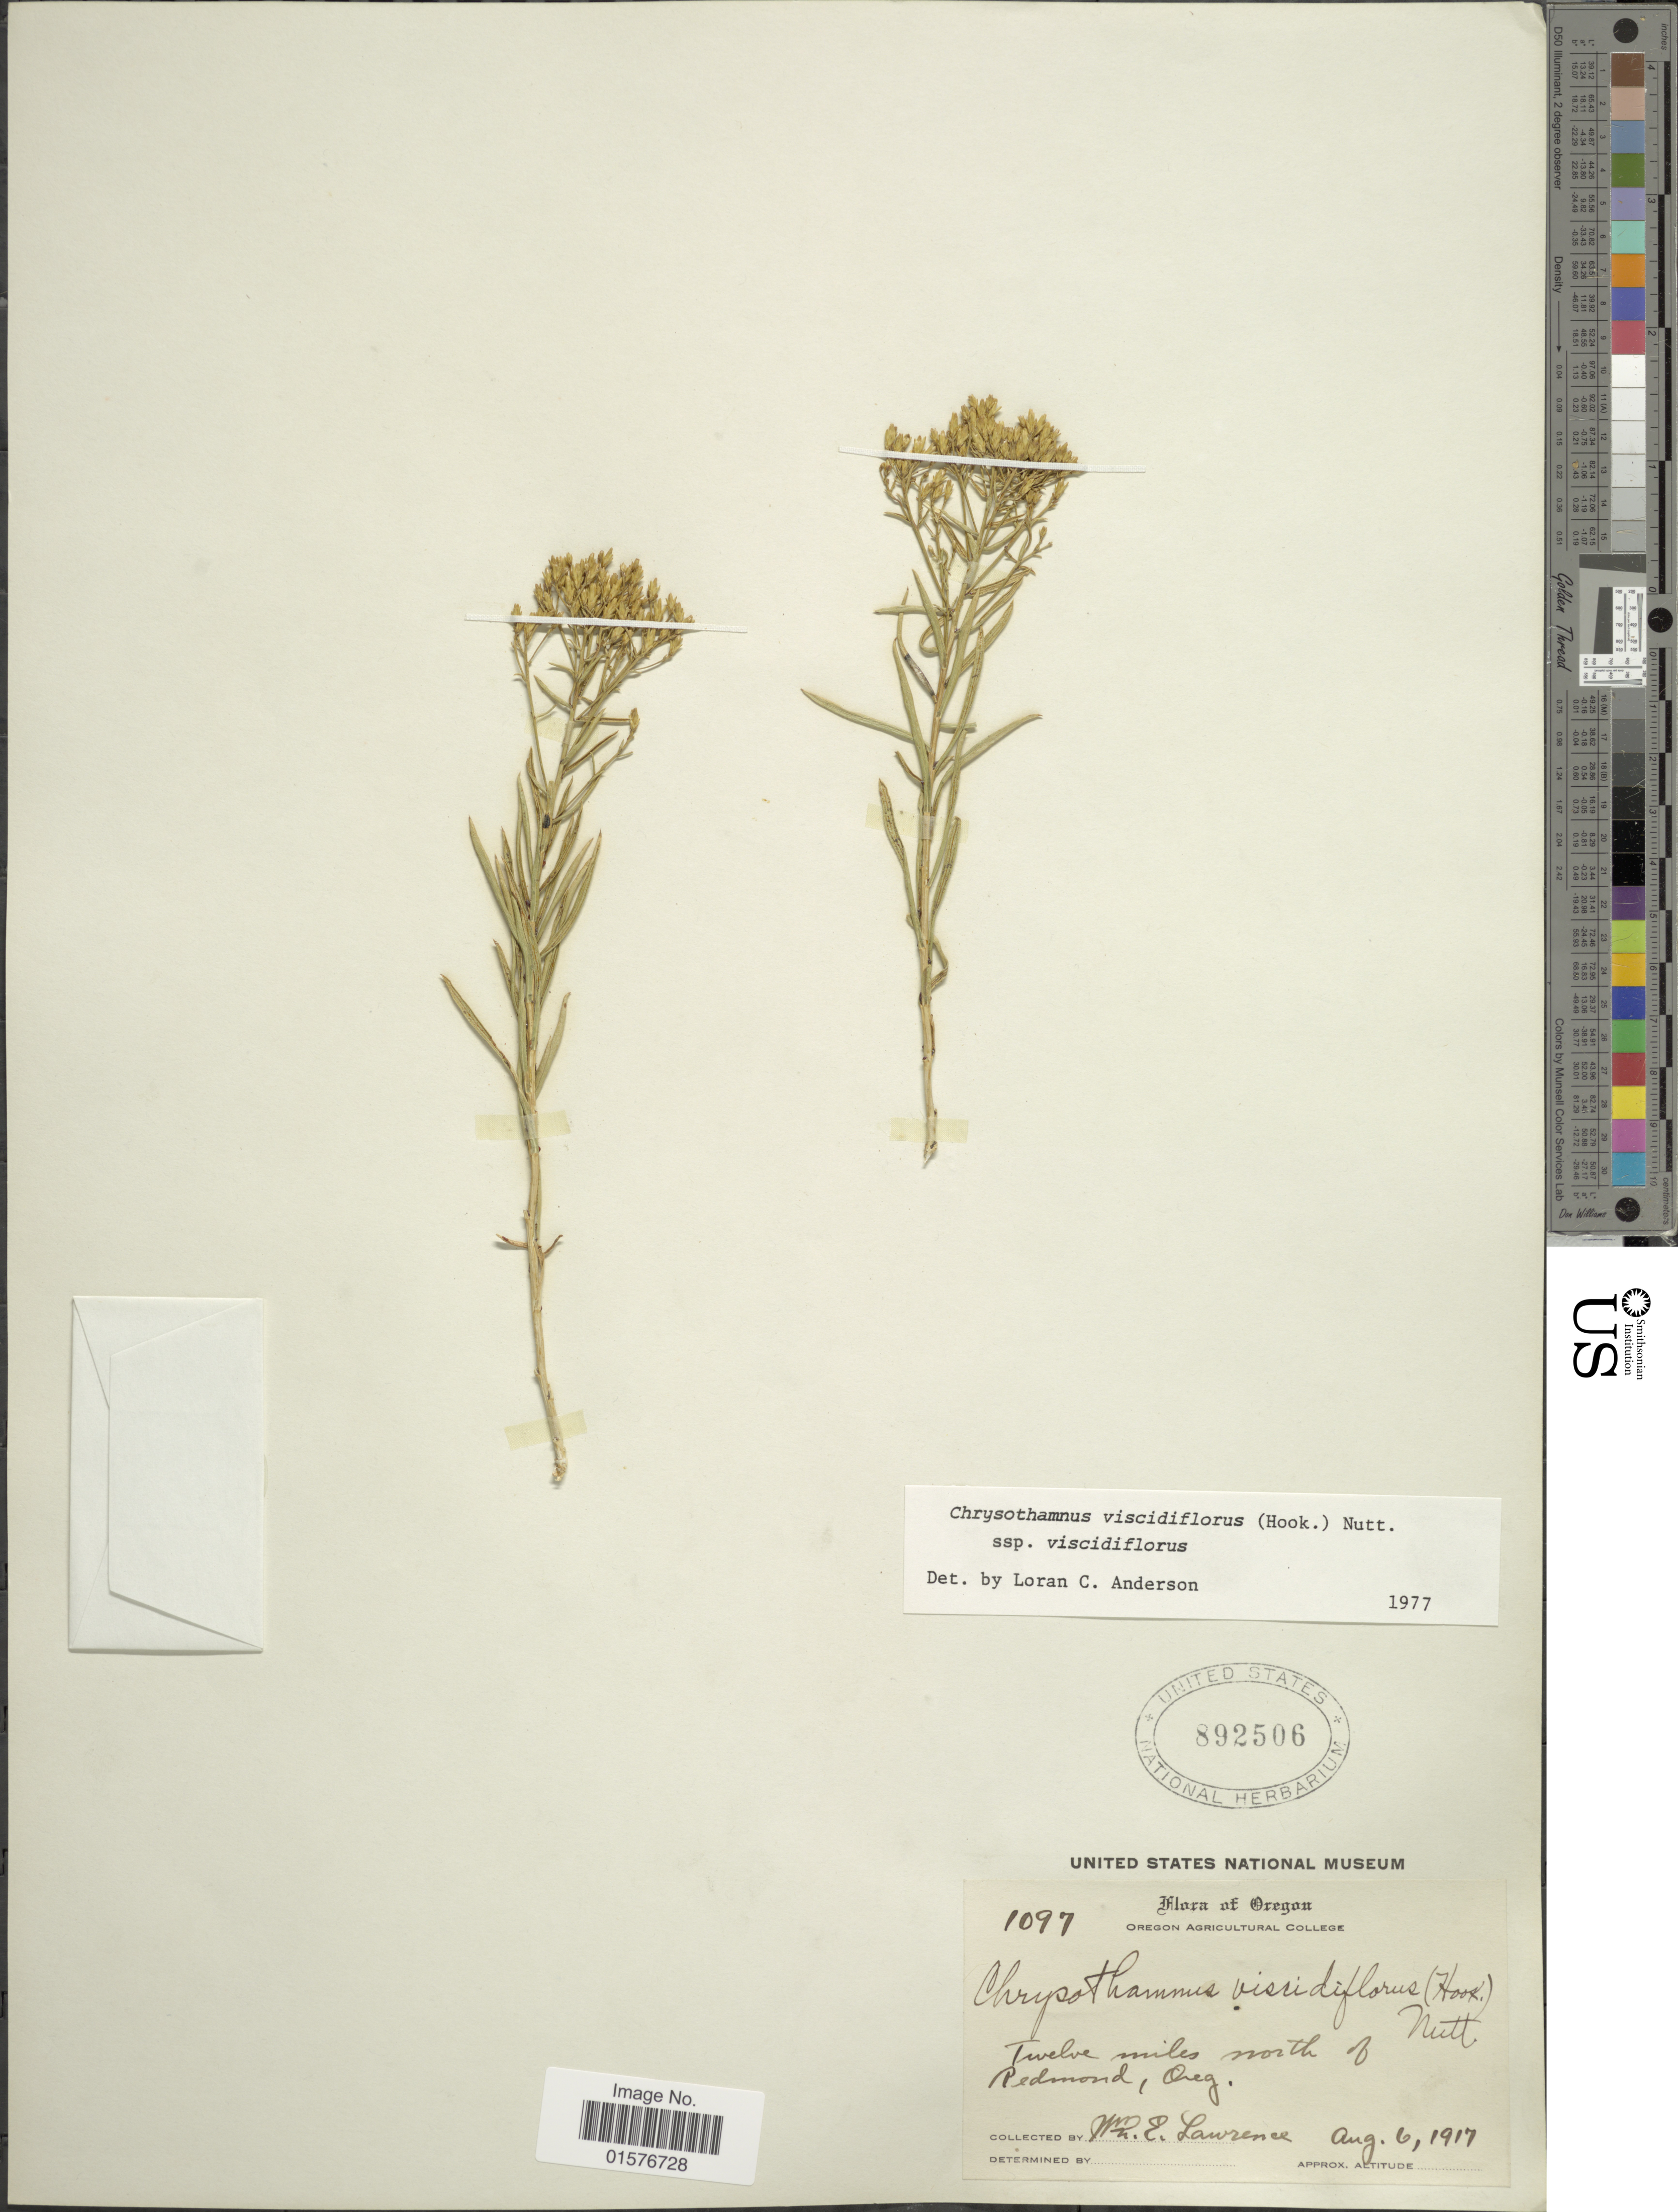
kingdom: Plantae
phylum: Tracheophyta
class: Magnoliopsida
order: Asterales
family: Asteraceae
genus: Chrysothamnus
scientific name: Chrysothamnus viscidiflorus subsp. viscidiflorus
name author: (Hook.) Nutt.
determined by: Urbatsch, Lowell E., Curator (LSU), Louisiana State University (UNITED STATES)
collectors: W. Lawrence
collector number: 1097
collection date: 1917-08-06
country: United States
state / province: Oregon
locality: Twelve miles north of Redmond, Oreg.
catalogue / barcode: US 892506